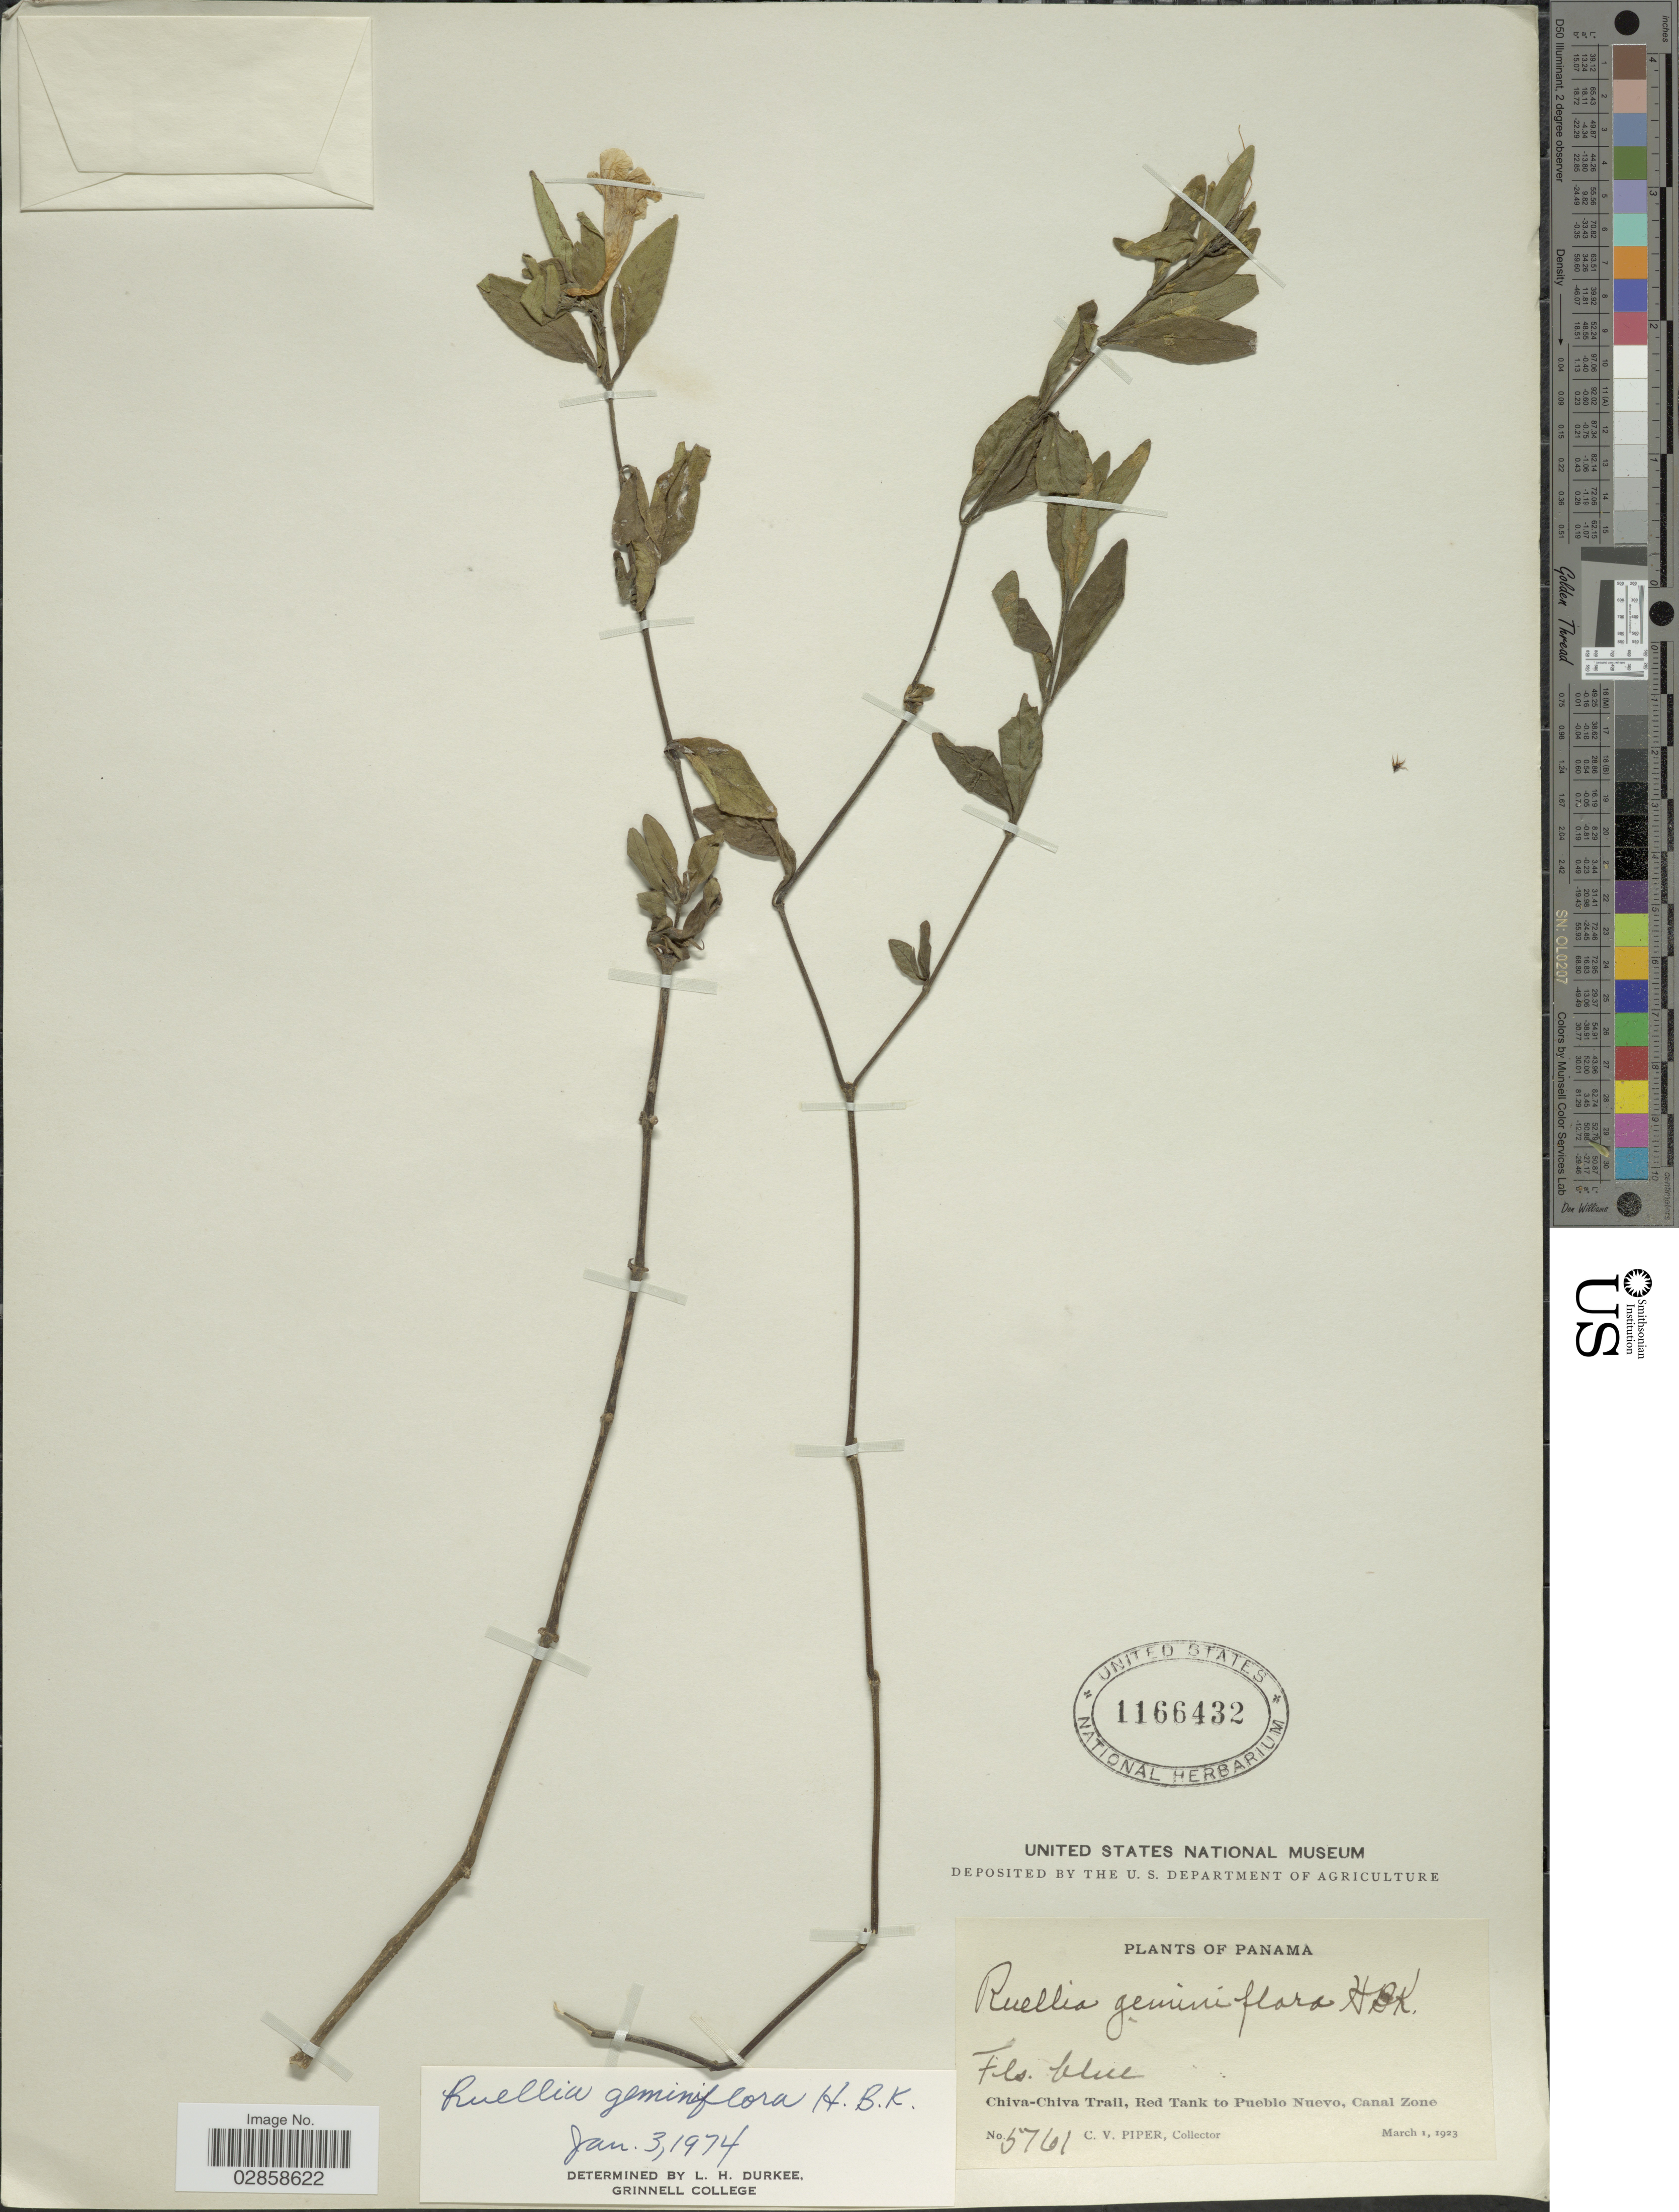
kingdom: Plantae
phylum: Tracheophyta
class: Magnoliopsida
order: Lamiales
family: Acanthaceae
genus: Ruellia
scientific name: Ruellia geminiflora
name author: Kunth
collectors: C. V. Piper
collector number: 5761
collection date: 1923-03-01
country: Panama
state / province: Panamá / Panamá Oeste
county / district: Canal Zone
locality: Chiva-Chiva Trail, Red Tank to Pueblo Nuevo.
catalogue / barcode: US 1166432